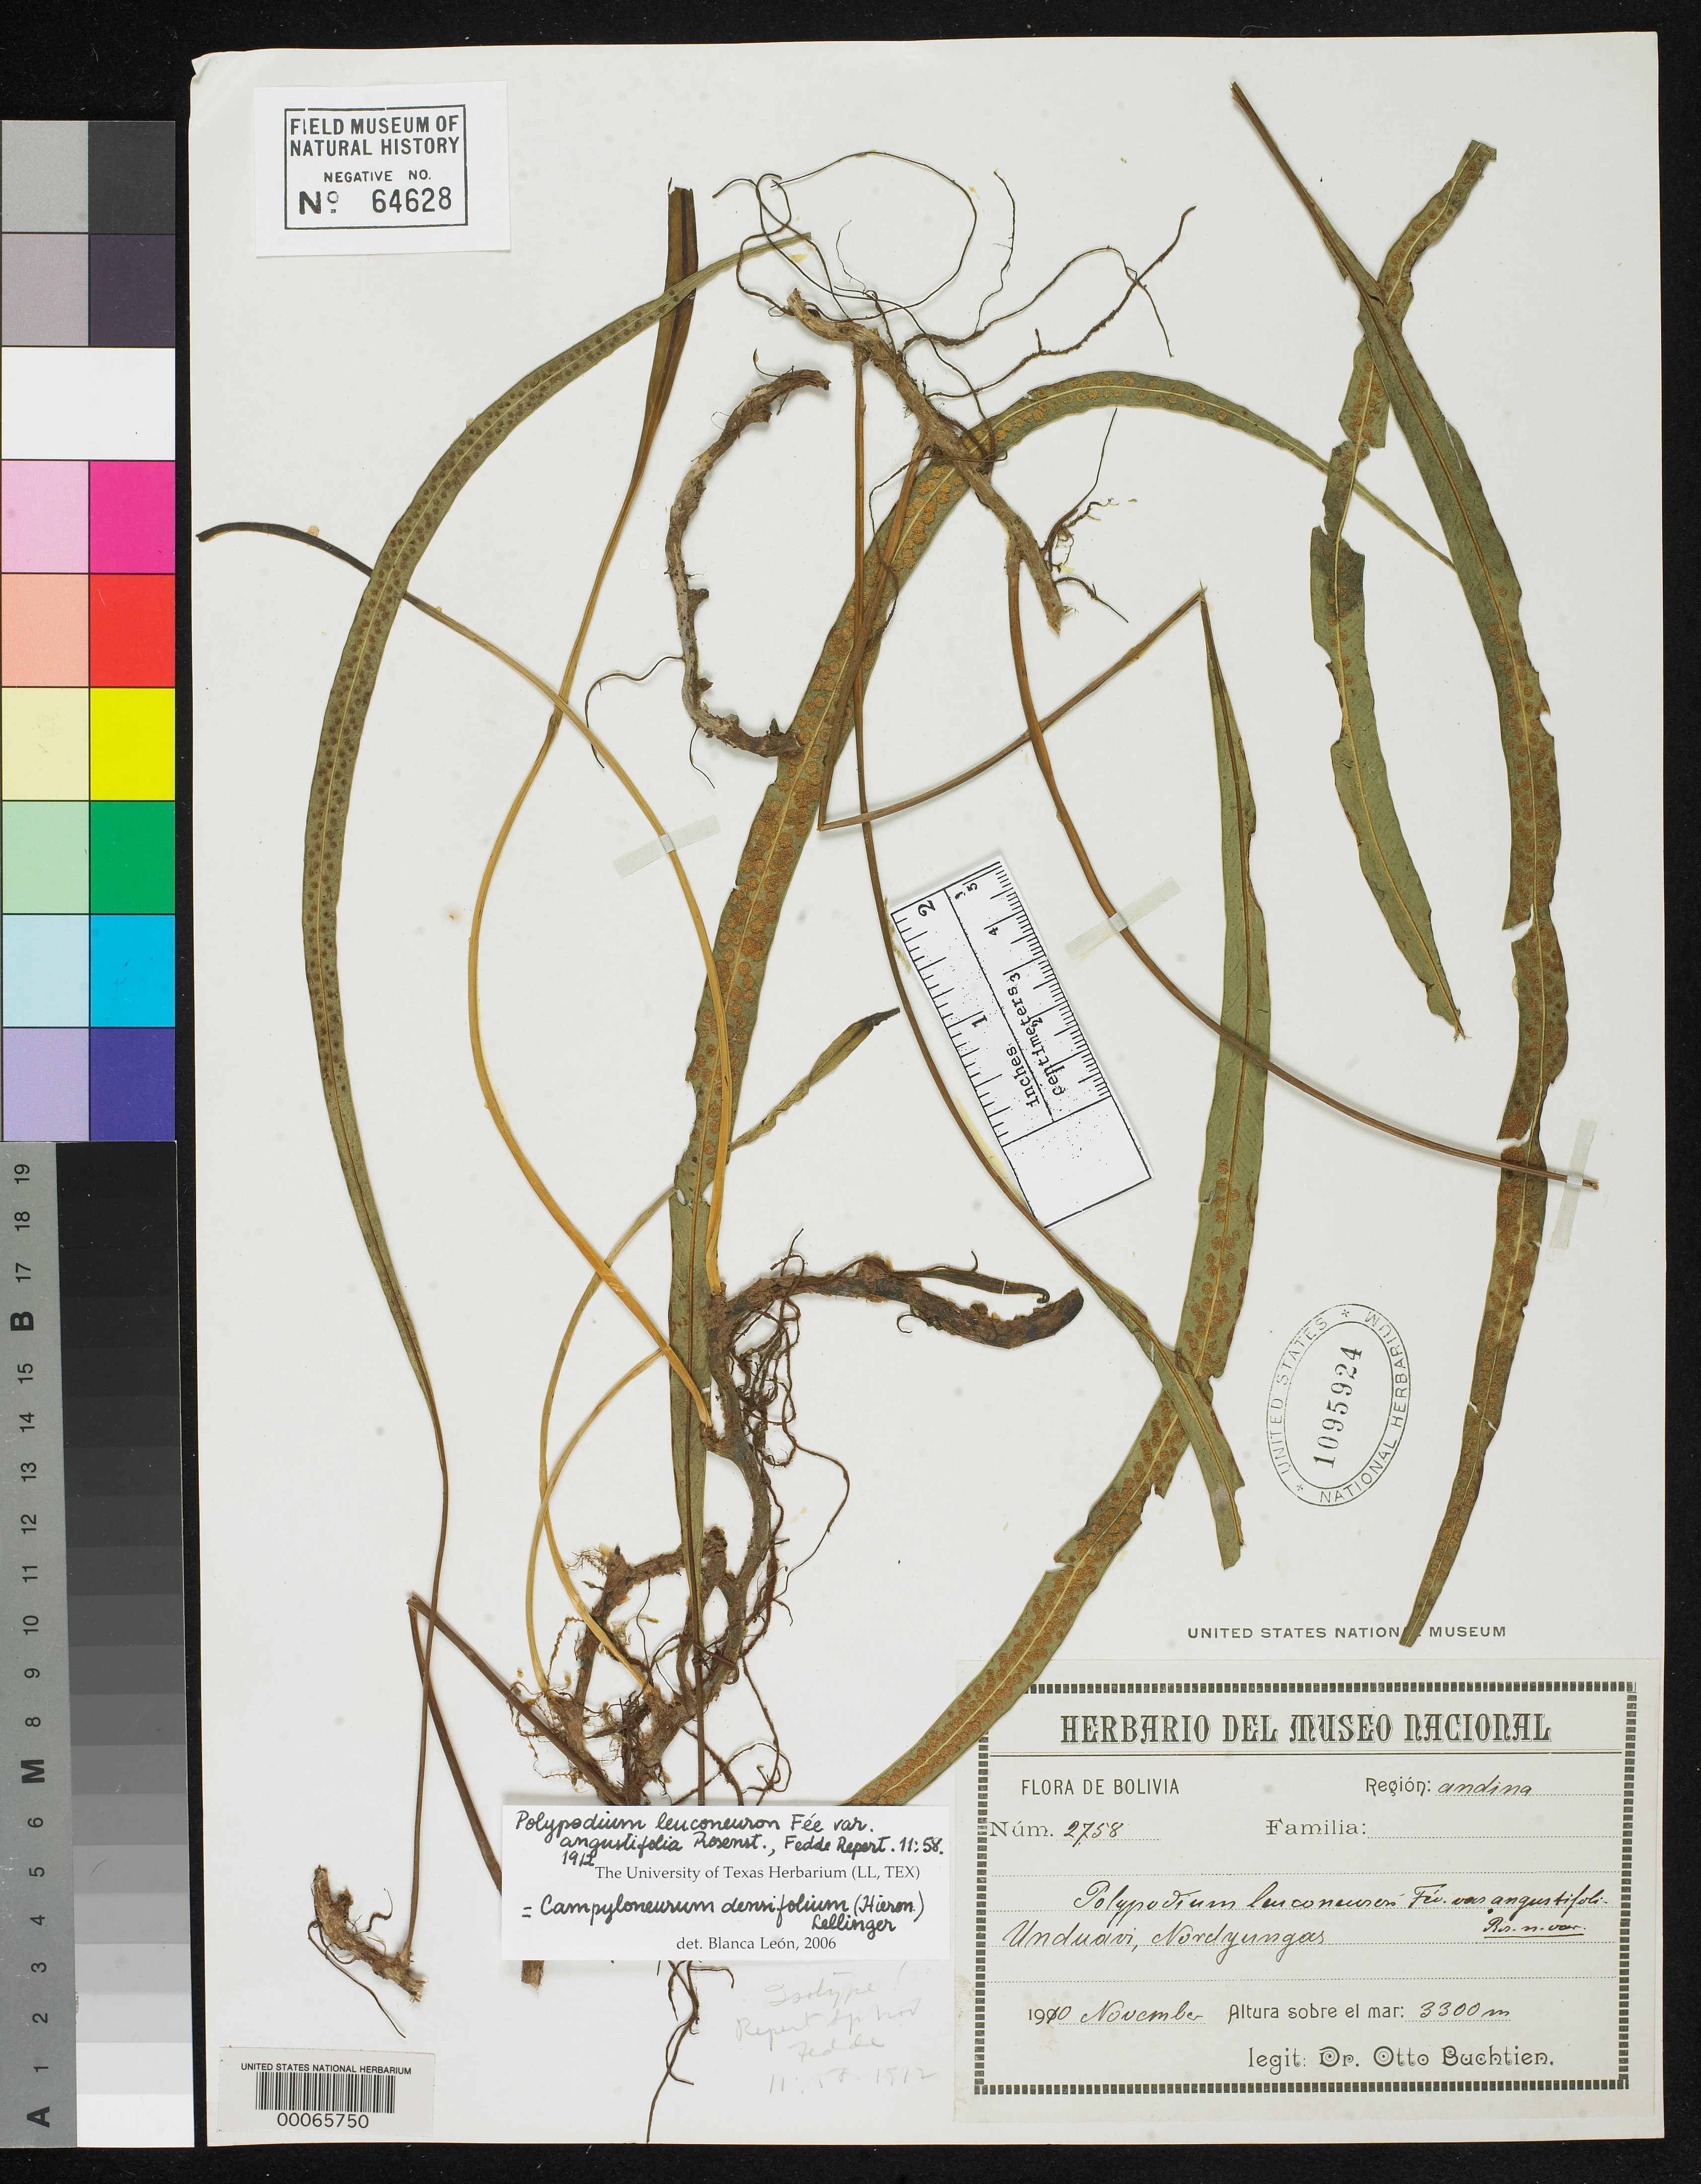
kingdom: Plantae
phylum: Tracheophyta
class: Polypodiopsida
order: Polypodiales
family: Polypodiaceae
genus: Polypodium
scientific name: Polypodium leuconeuron var. angustifolia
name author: Rosenst.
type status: Isotype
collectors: O. Buchtien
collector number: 2758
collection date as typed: Nov 1910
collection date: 1910-11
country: Bolivia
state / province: La Paz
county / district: Nor Yungas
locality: Unduavi.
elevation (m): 3300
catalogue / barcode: US 1095924